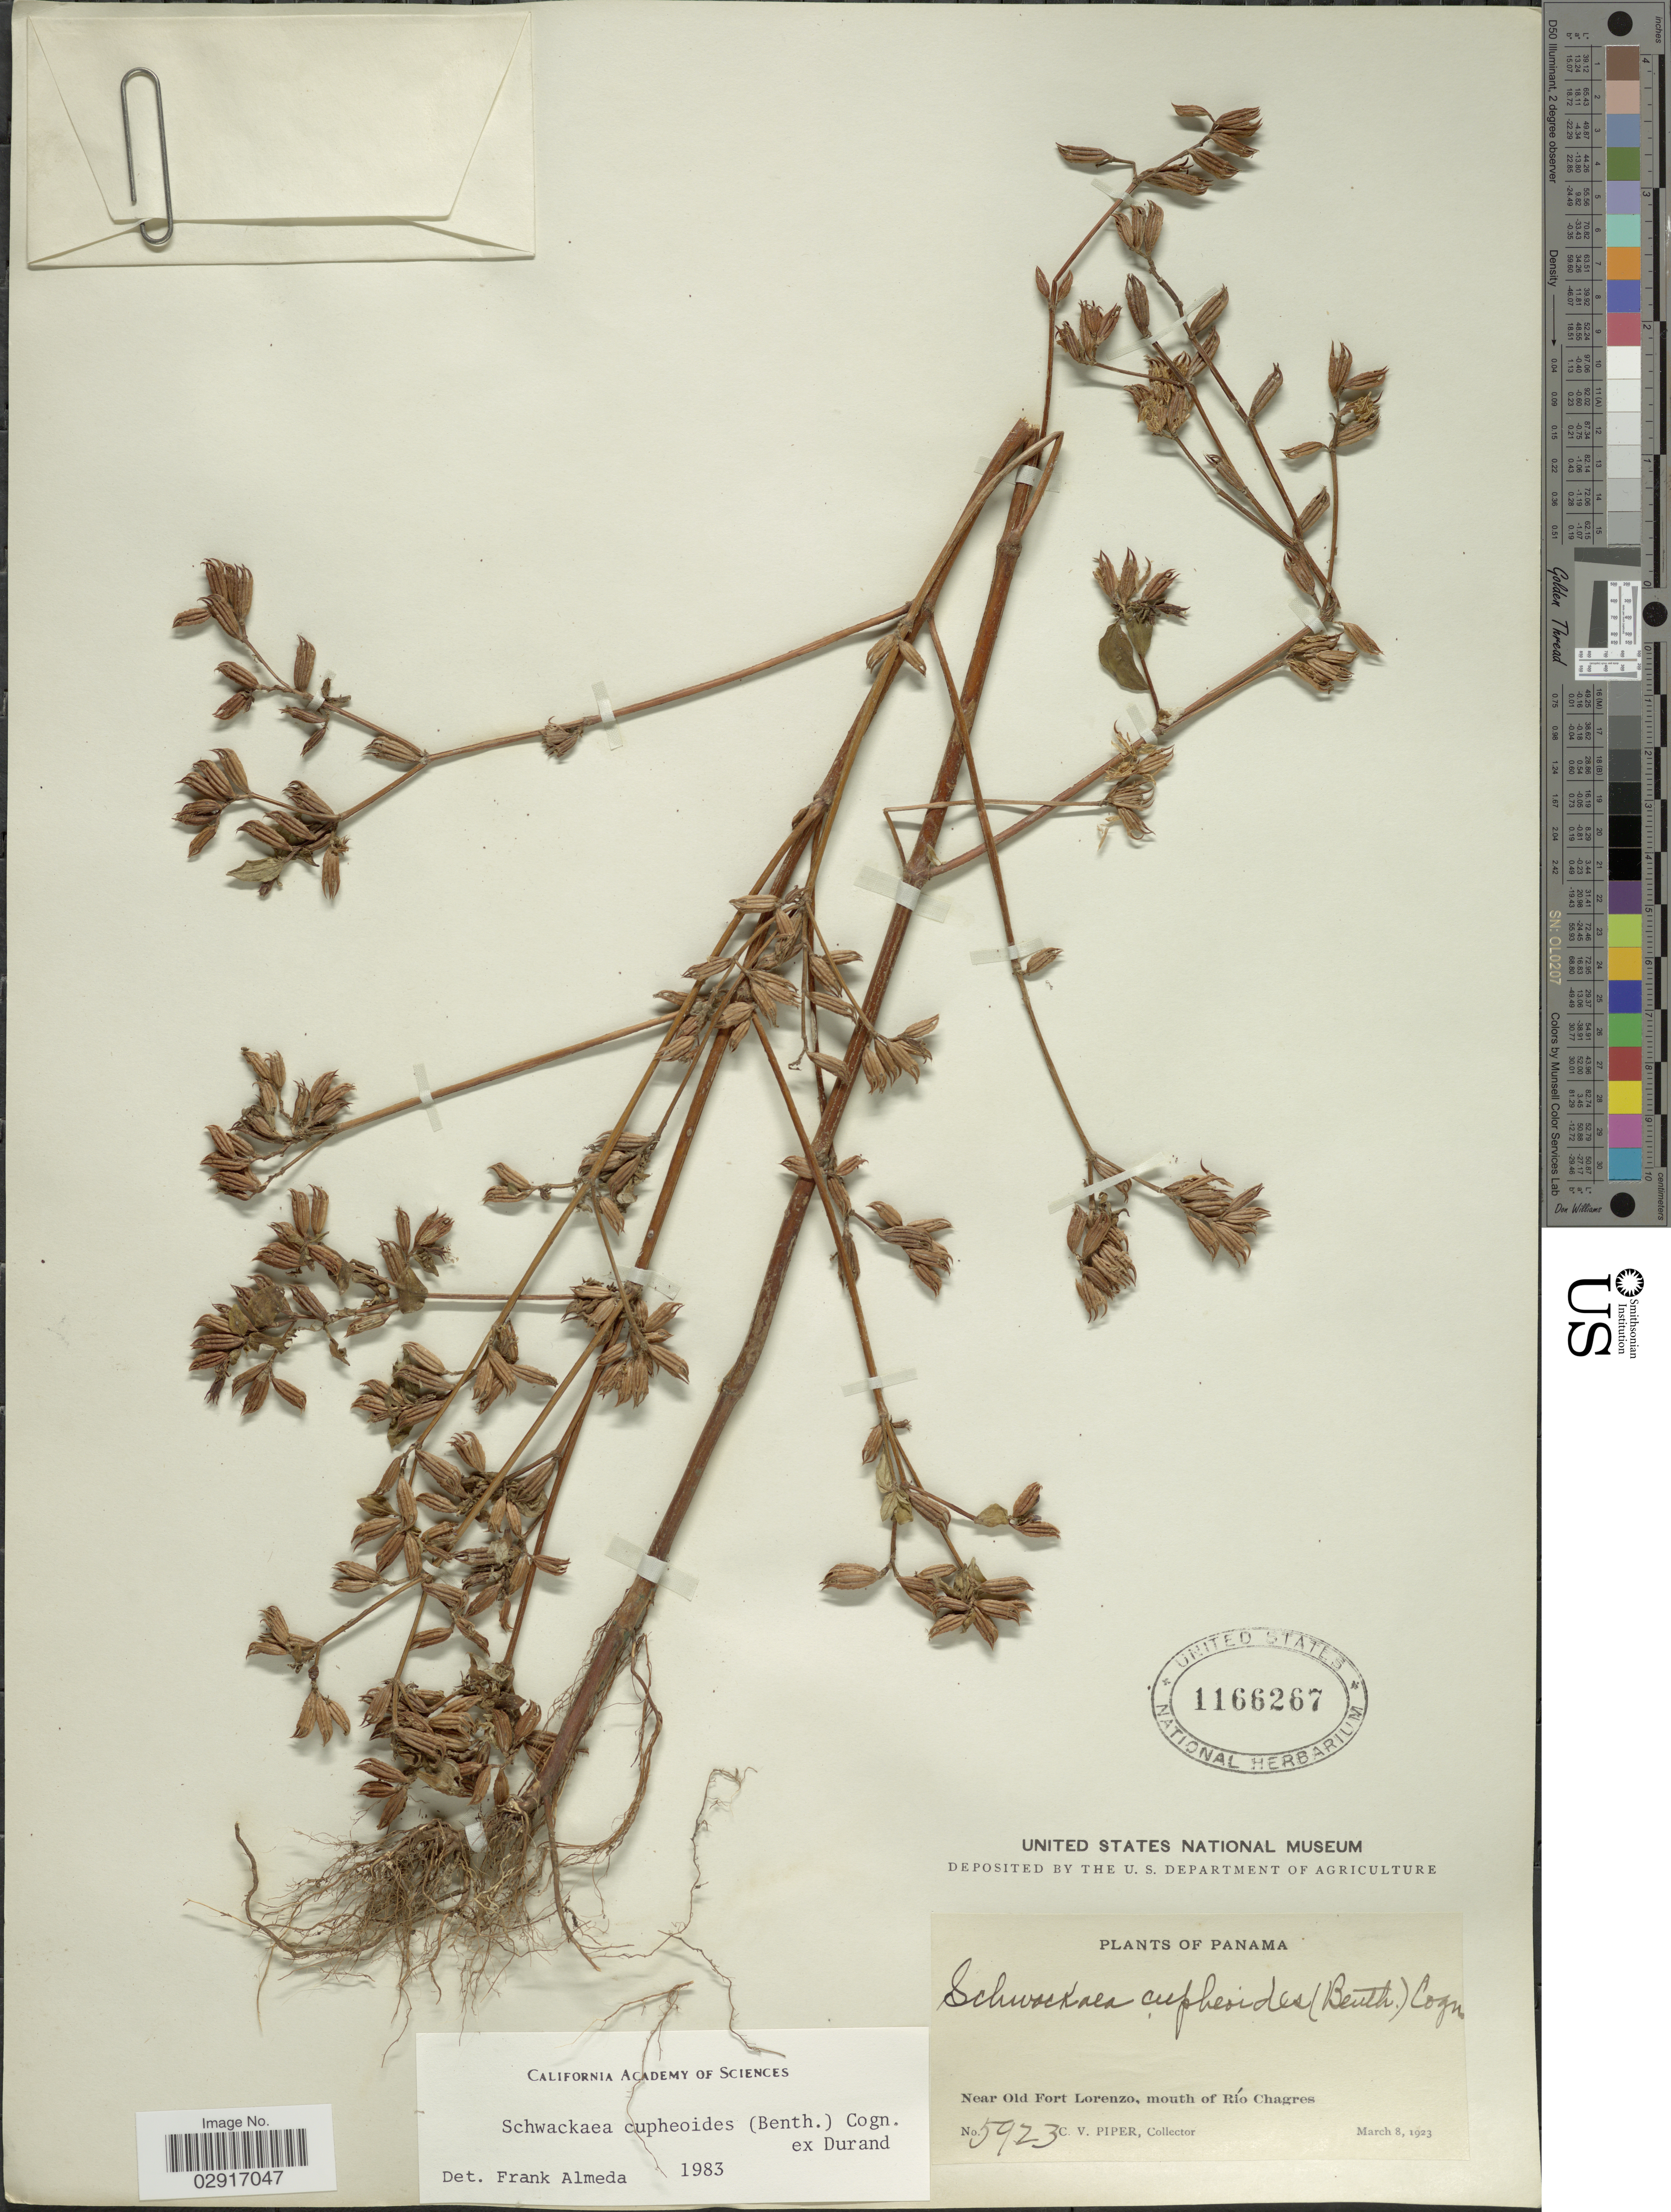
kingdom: Plantae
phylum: Tracheophyta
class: Magnoliopsida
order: Myrtales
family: Melastomataceae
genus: Schwackaea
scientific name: Schwackaea cupheoides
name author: (Benth.) Cogn.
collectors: C. V. Piper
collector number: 5923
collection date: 1923-03-08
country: Panama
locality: Near Old Fort Lorenzo, mouth of Río Chagres.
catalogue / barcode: US 1166267